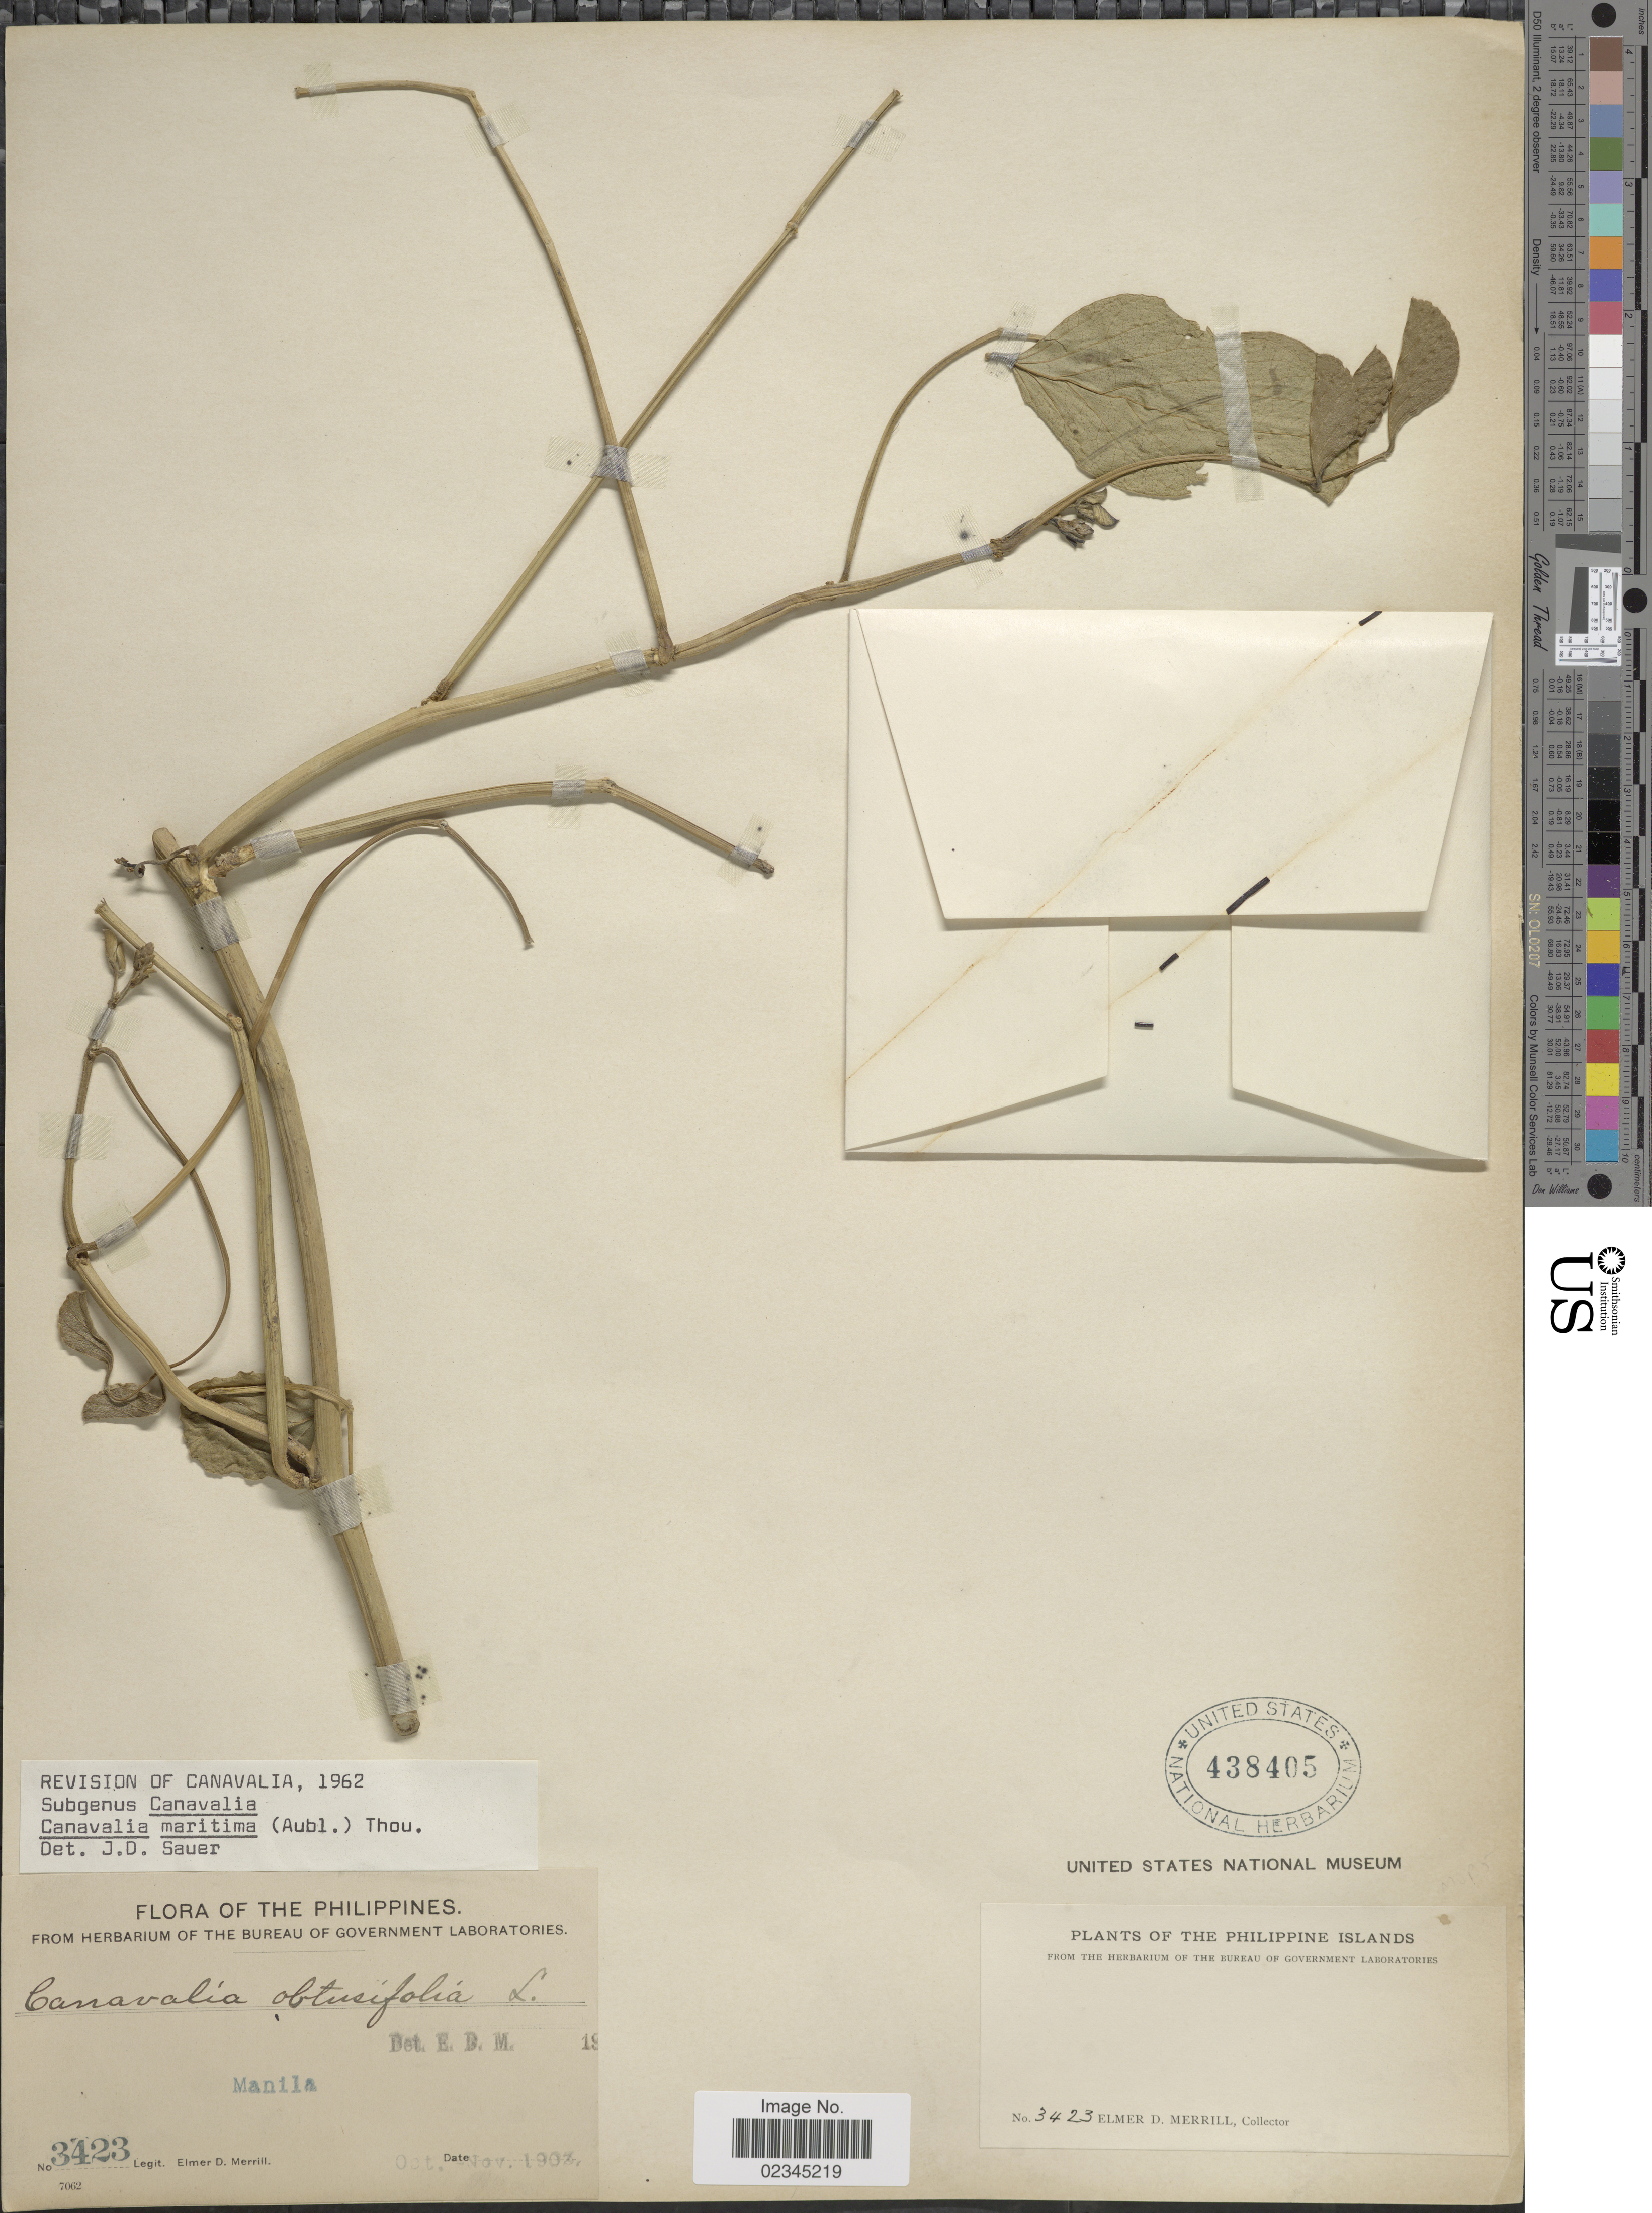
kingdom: Plantae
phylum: Tracheophyta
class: Magnoliopsida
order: Fabales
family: Fabaceae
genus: Canavalia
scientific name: Canavalia rosea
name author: (Sw.) DC.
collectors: E. D. Merrill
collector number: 3423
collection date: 1903-10/1903-11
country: Philippines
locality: Manila. Philippine Islands,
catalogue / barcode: US 438405